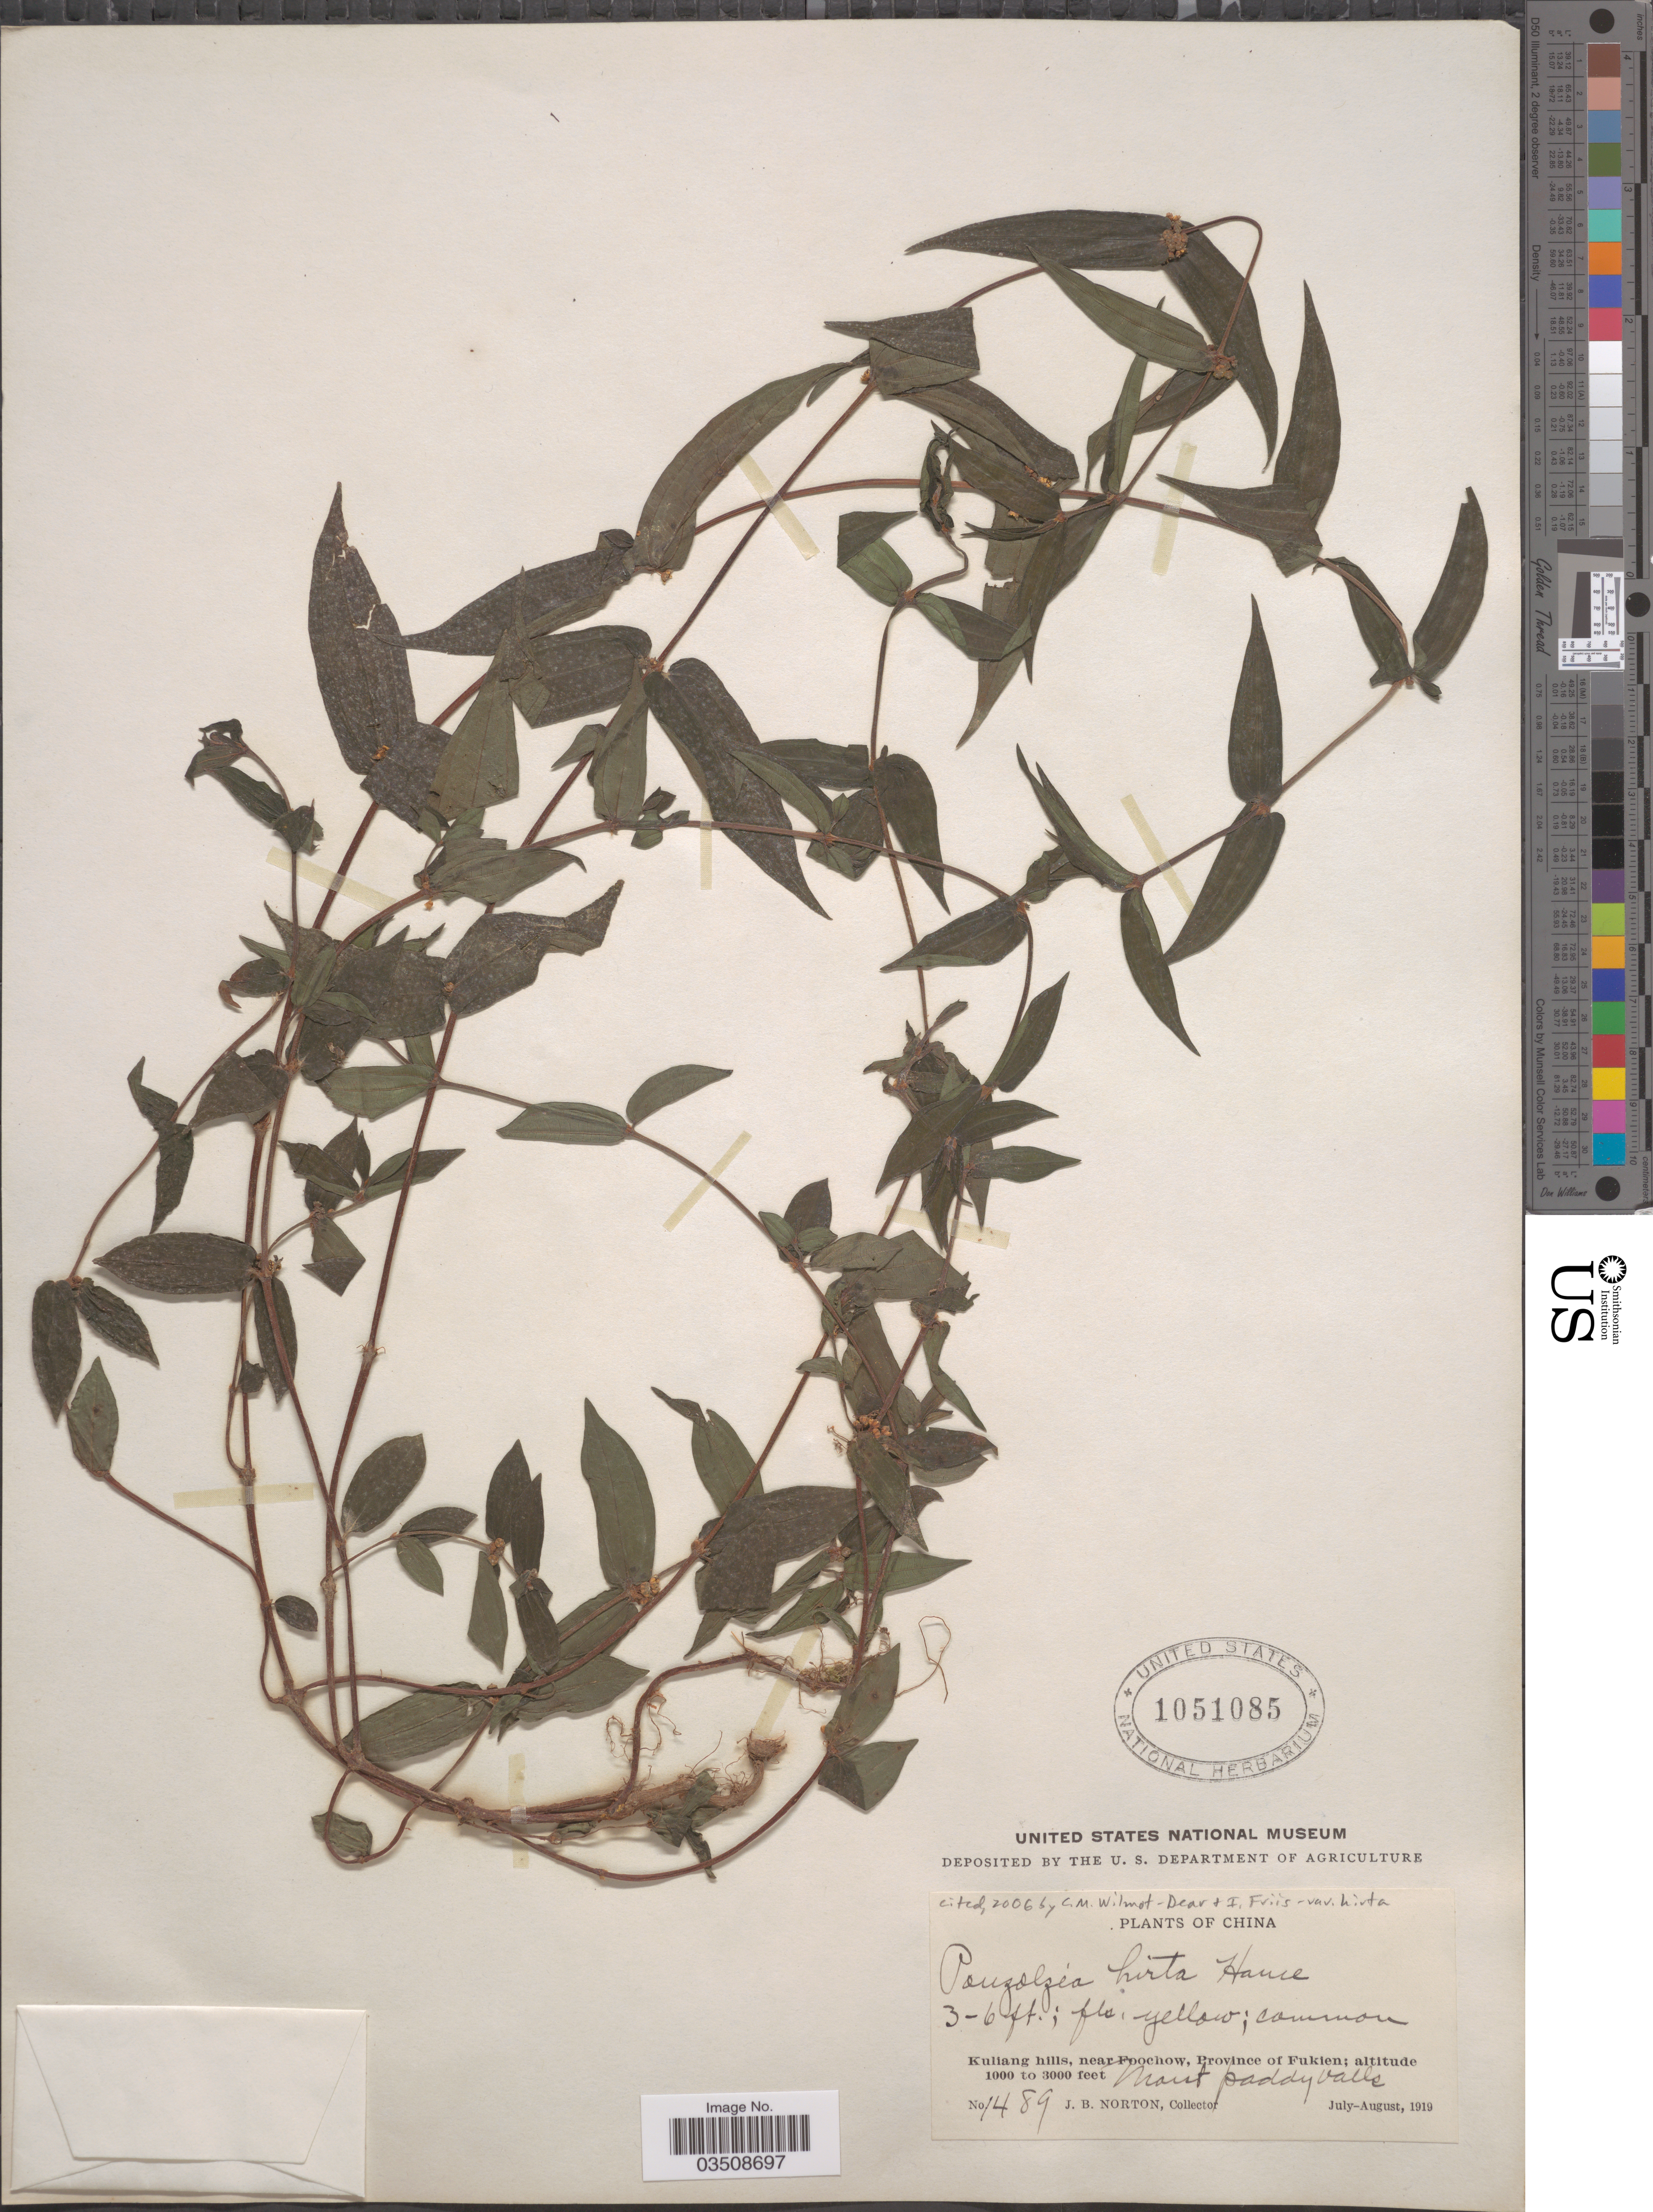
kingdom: Plantae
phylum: Tracheophyta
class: Magnoliopsida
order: Rosales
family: Urticaceae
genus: Gonostegia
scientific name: Gonostegia triandra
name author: (Blume) Miq.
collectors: J. B. Norton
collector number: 1489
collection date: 1919-07/1919-08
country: China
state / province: Fujian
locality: Kuliang hills, near Foochow, Province of Fukien.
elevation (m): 305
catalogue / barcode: US 1051085